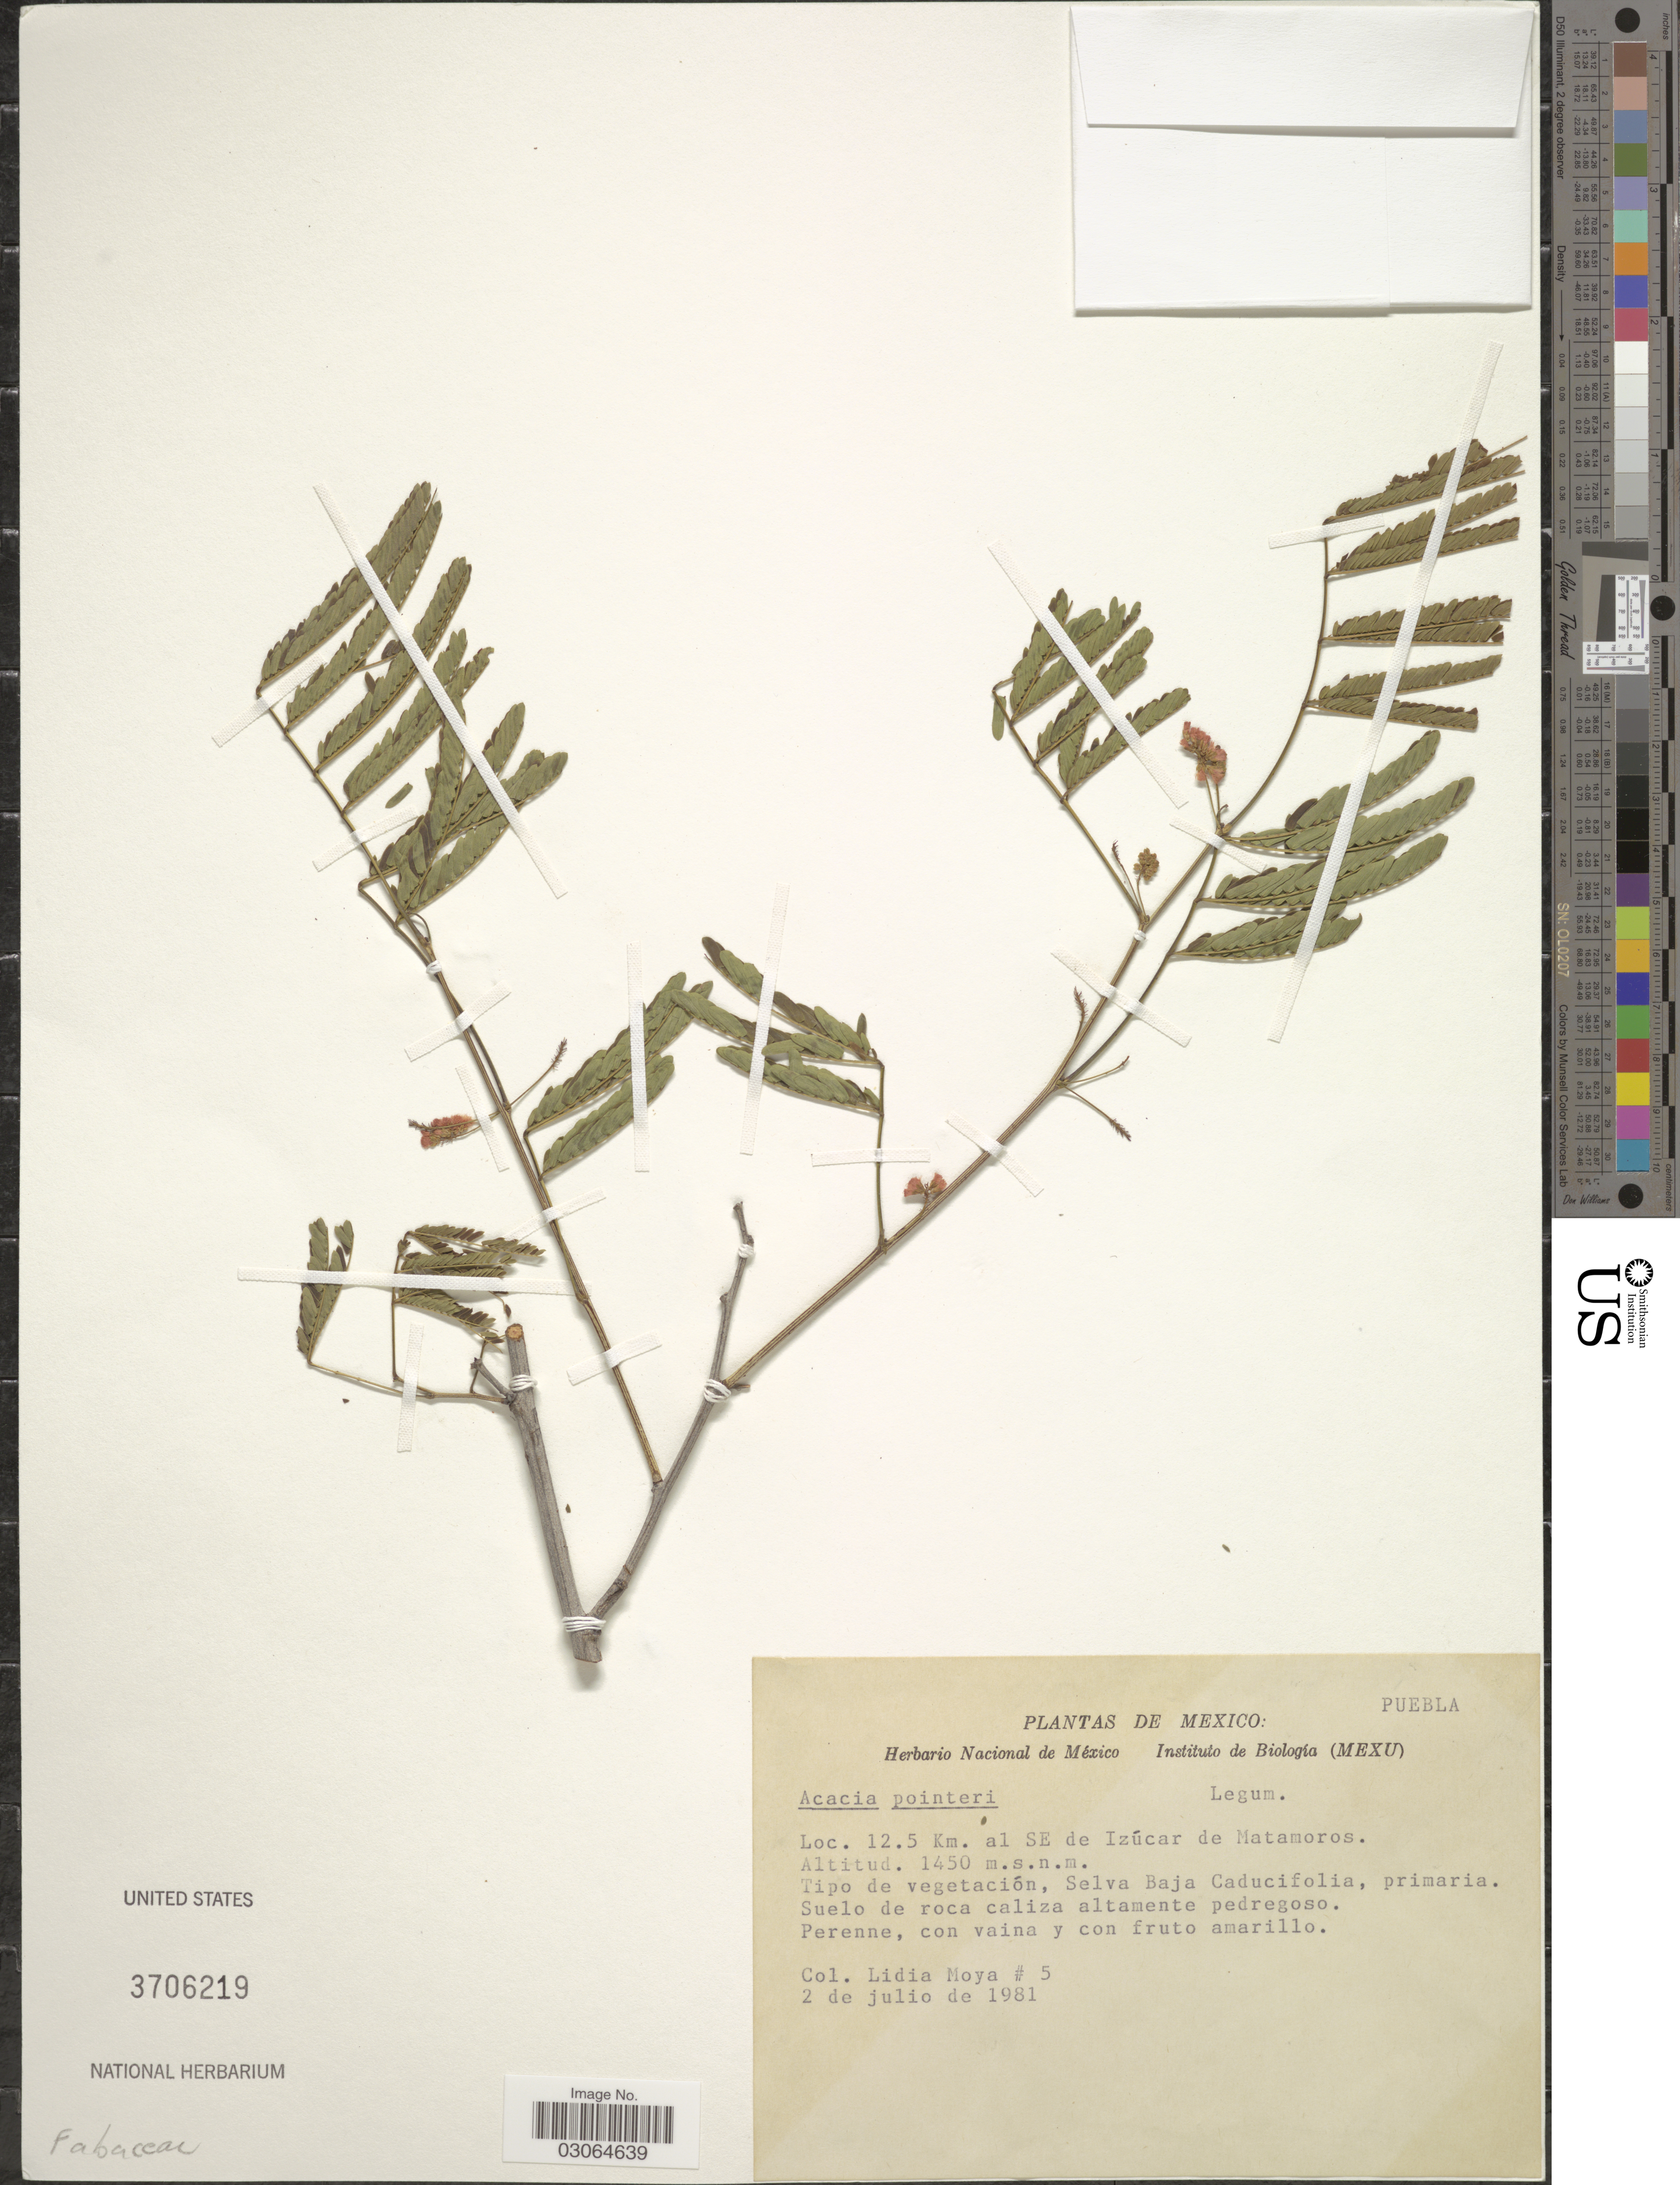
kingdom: Plantae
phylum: Tracheophyta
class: Magnoliopsida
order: Fabales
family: Fabaceae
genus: Acaciella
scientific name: Acaciella painteri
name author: Britton & Rose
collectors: L. Moya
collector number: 5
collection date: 1981-07-02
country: Mexico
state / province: Puebla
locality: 12.5 Km. al SE de Izúcar de Matamoros.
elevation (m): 1450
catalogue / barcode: US 3706219